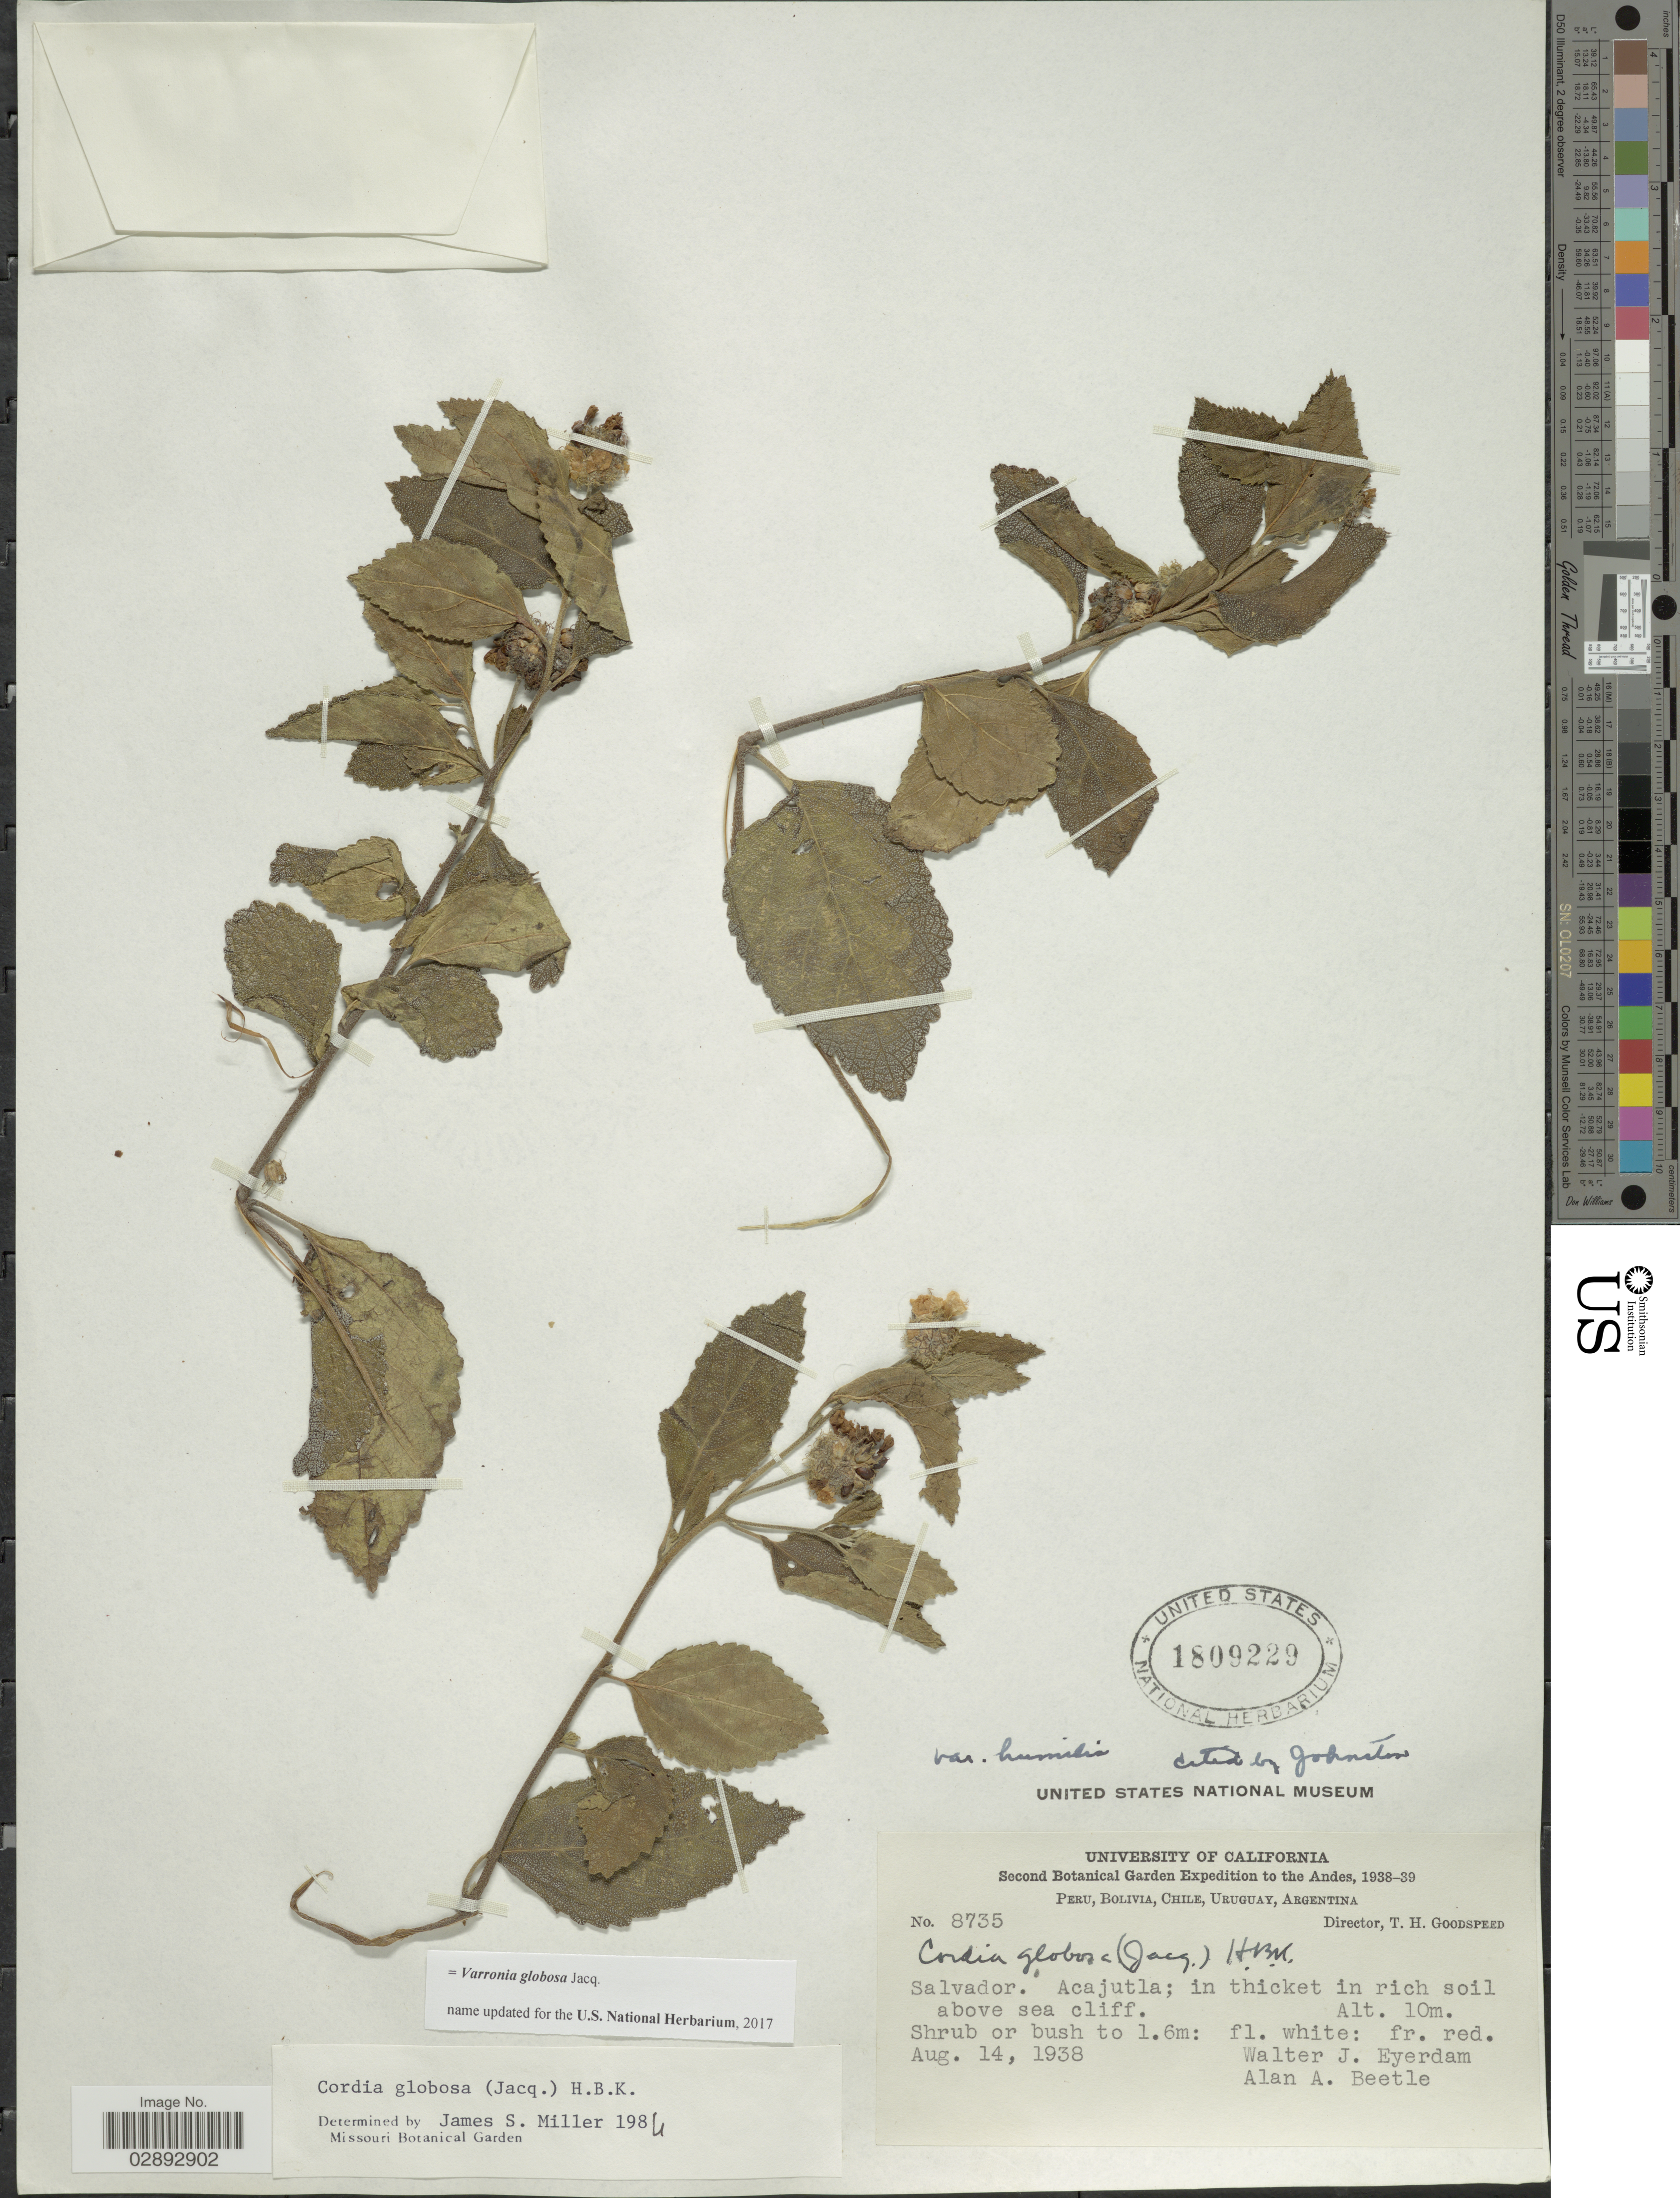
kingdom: Plantae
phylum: Tracheophyta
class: Magnoliopsida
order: Boraginales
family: Cordiaceae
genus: Varronia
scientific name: Varronia globosa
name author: Jacq.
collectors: W. J. Eyerdam & A. A. Beetle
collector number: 8735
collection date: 1938-08-14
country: El Salvador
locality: Andes. Salvador. Acajutla.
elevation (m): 10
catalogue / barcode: US 1809229